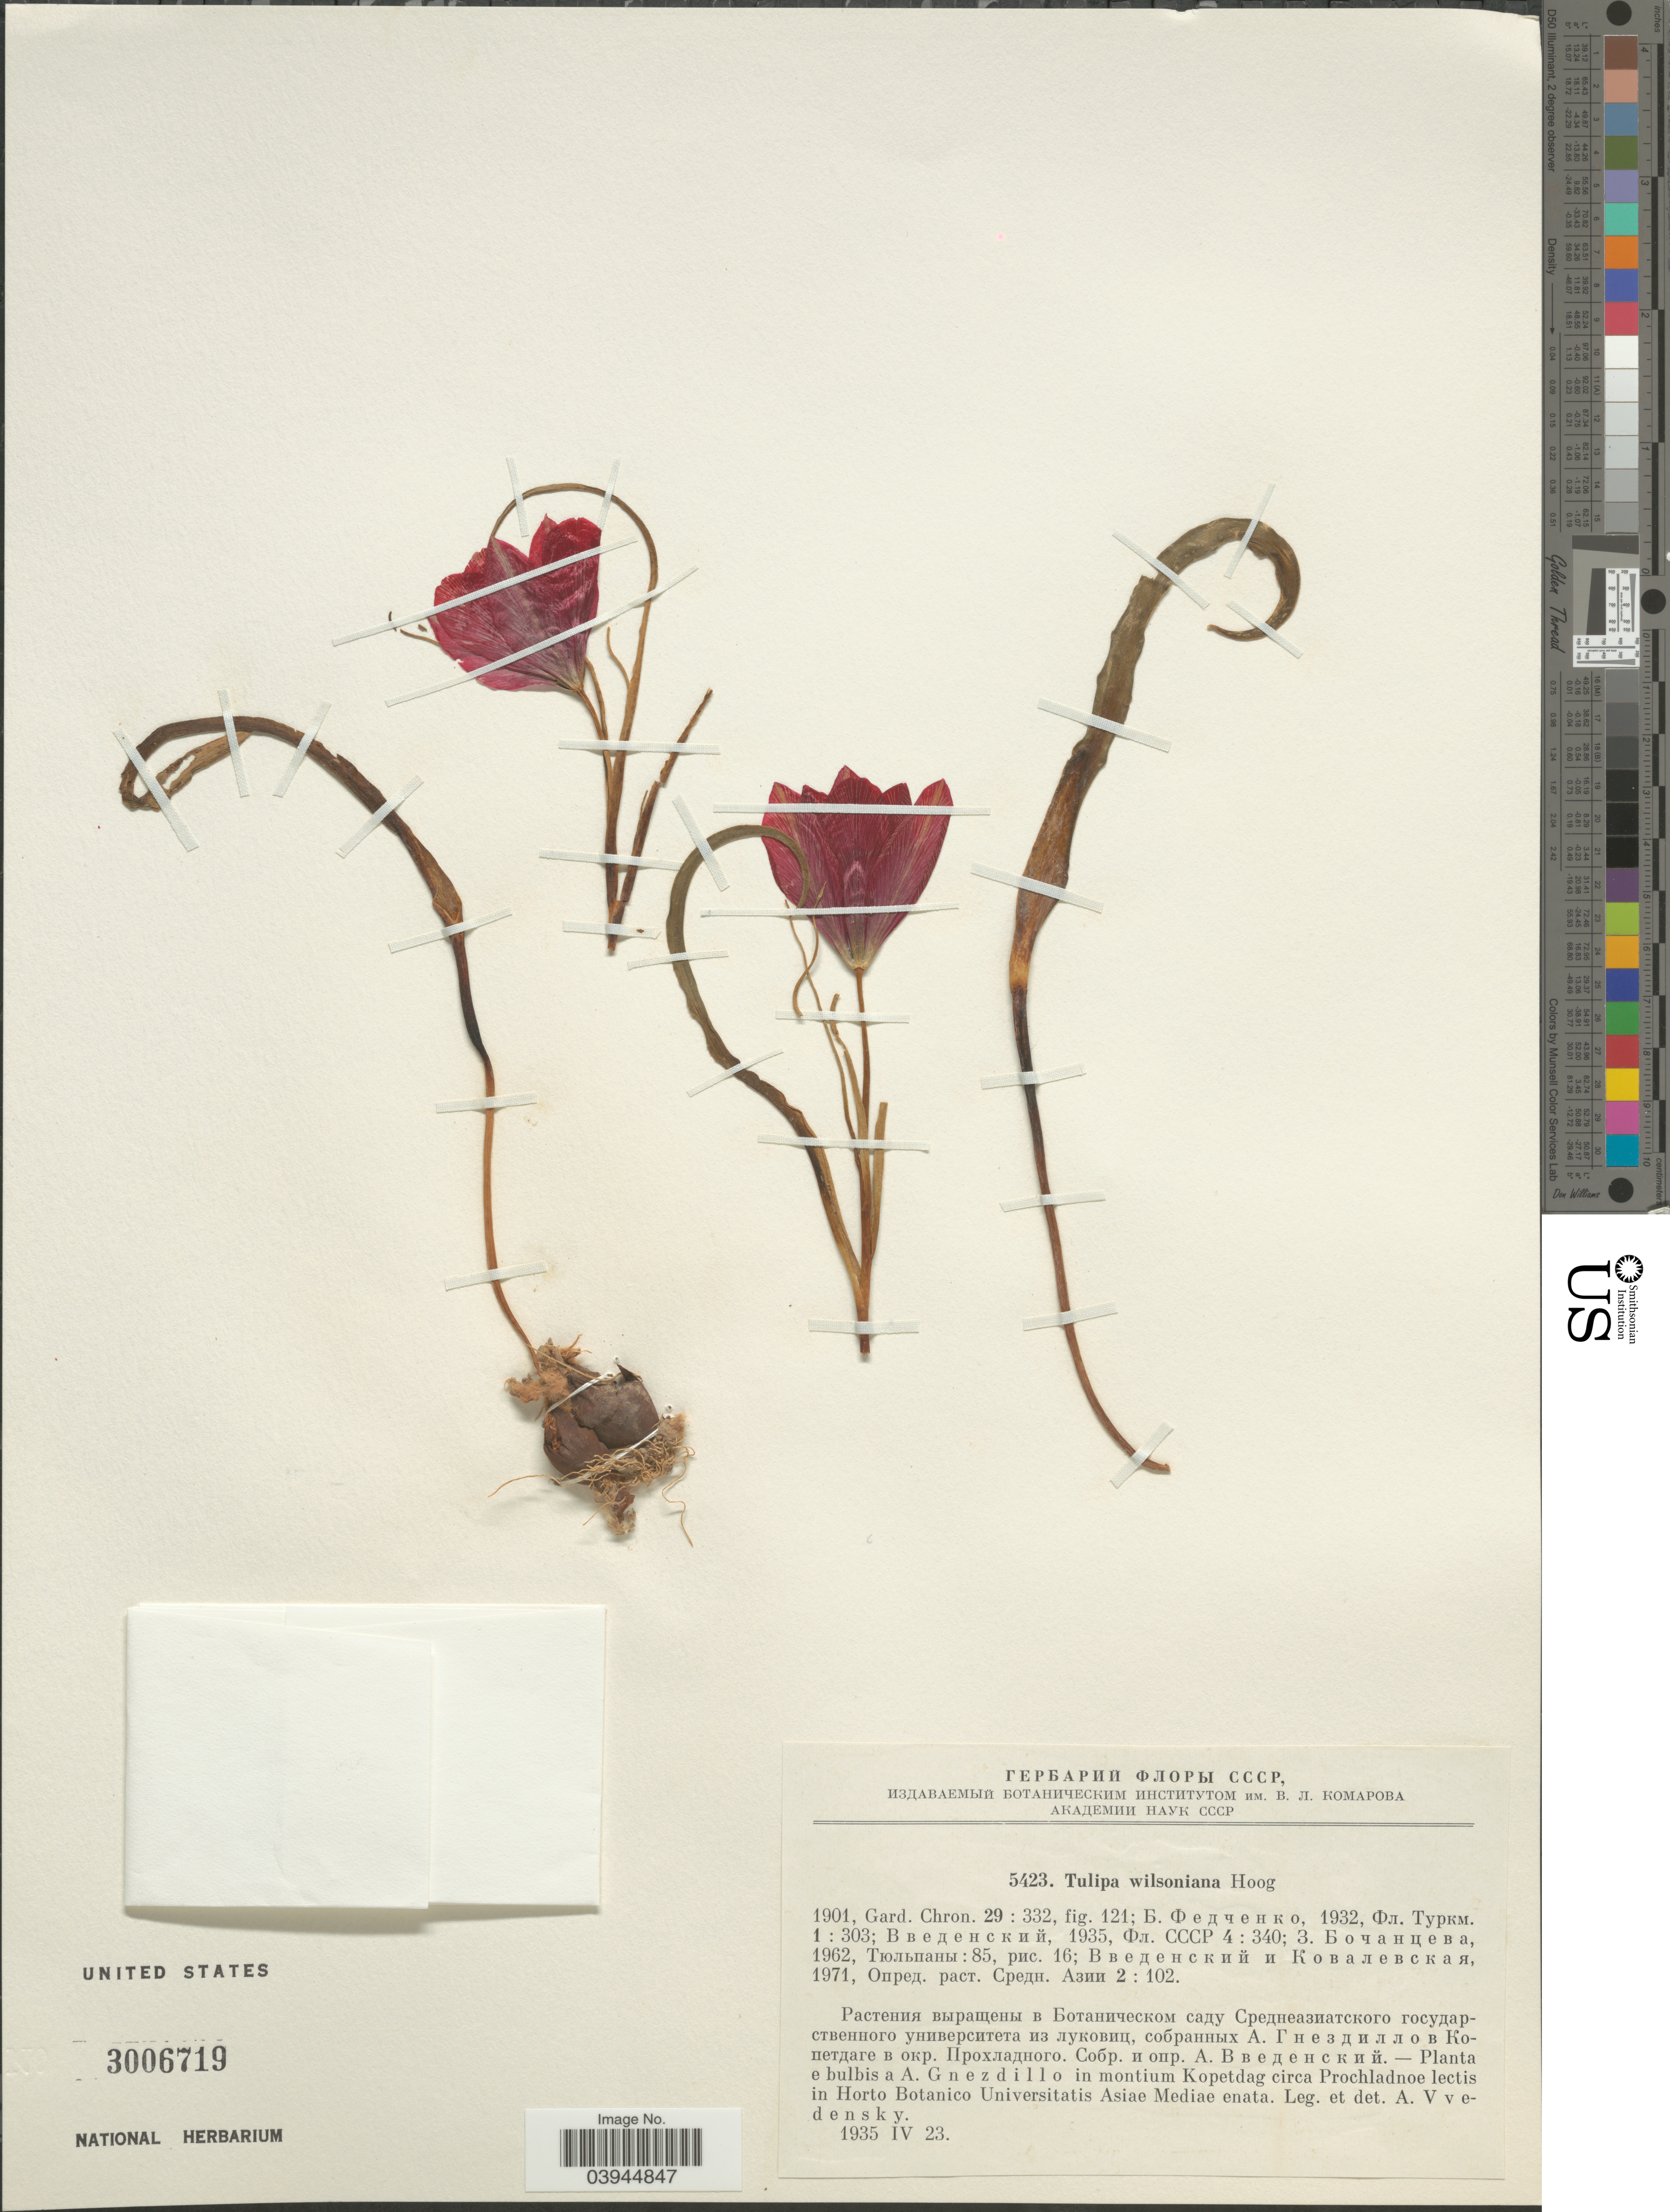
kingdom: Plantae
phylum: Tracheophyta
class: Liliopsida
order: Liliales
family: Liliaceae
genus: Tulipa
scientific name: Tulipa wilsoniana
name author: Hoog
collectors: A. Vvedensky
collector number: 5423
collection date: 1935-04-23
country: Turkmenistan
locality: Planta e bulbis a A. Gnezdillo in montium Kopetdag circa Prochladnoe lectis in Horto Botanico Universitatis Asiae Mediae enata.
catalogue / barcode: US 3006719